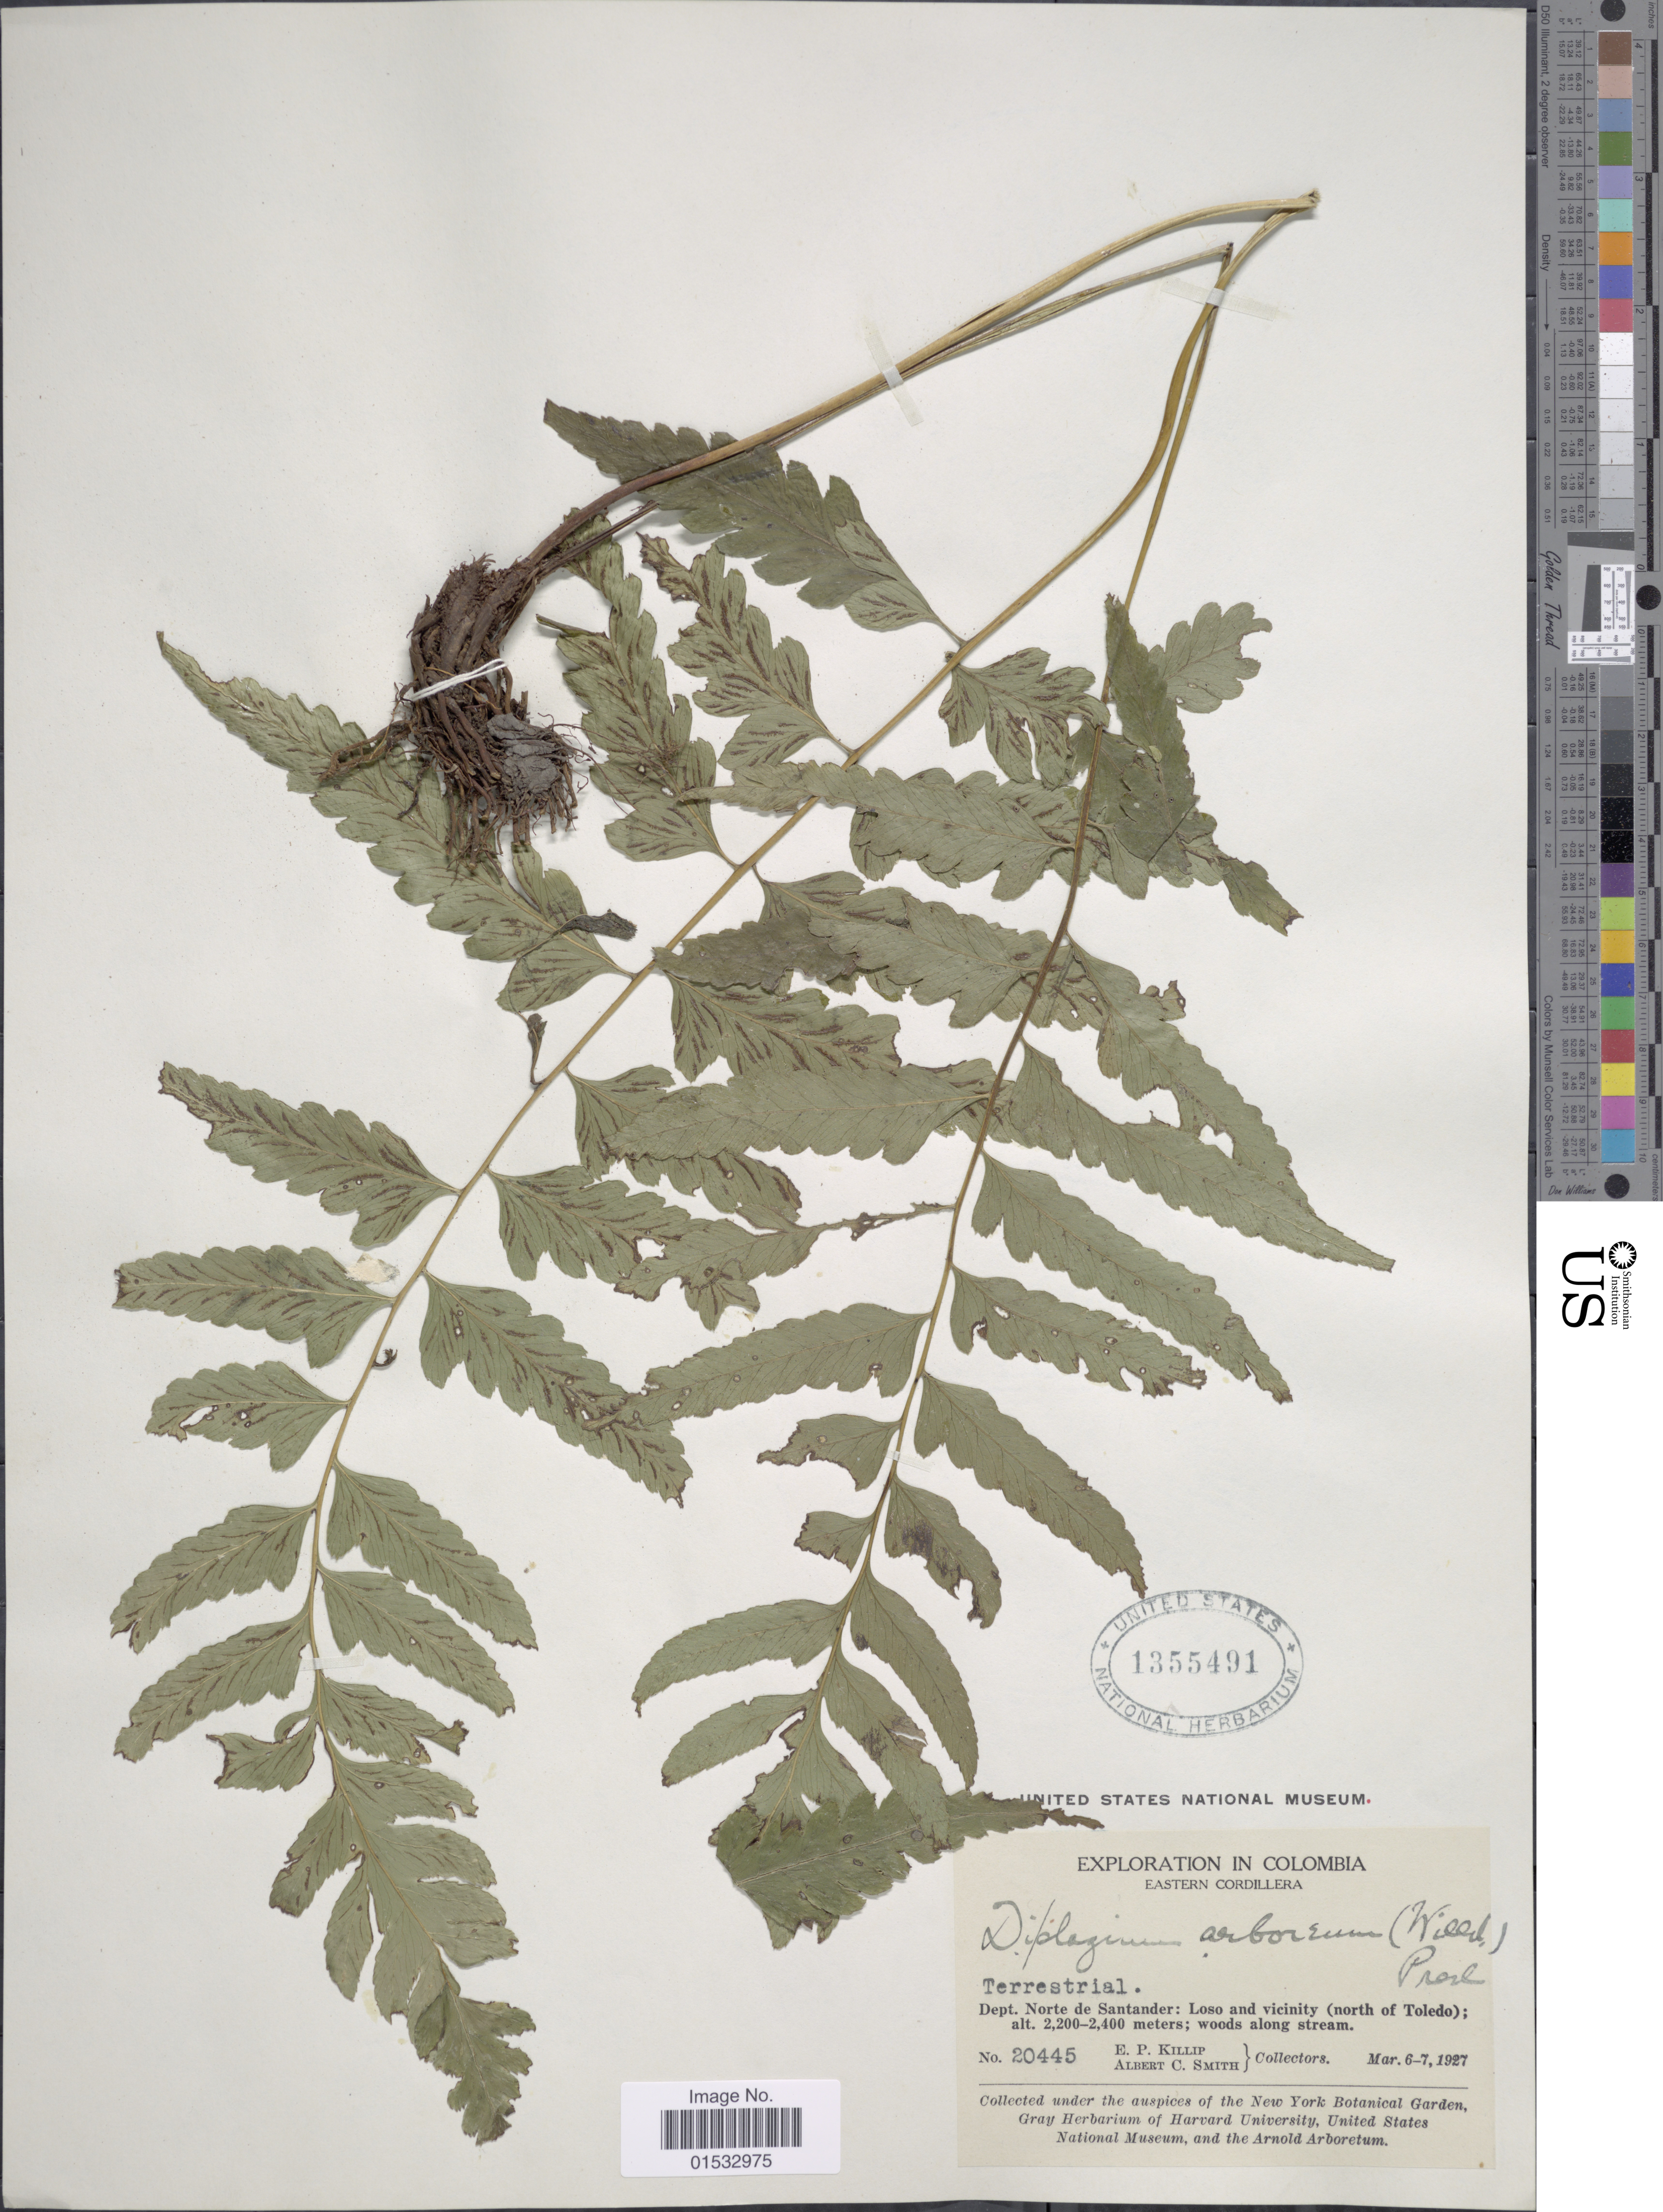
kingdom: Plantae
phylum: Tracheophyta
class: Polypodiopsida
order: Polypodiales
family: Athyriaceae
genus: Diplazium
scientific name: Diplazium lonchophyllum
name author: Kunze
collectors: E. P. Killip & A. C. Smith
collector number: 20445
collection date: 1927-03-06/1927-03-07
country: Colombia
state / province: Norte de Santander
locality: Eastern Cordillera, Loso and vicinity (north of Toledo)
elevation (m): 2200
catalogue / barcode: US 1355491